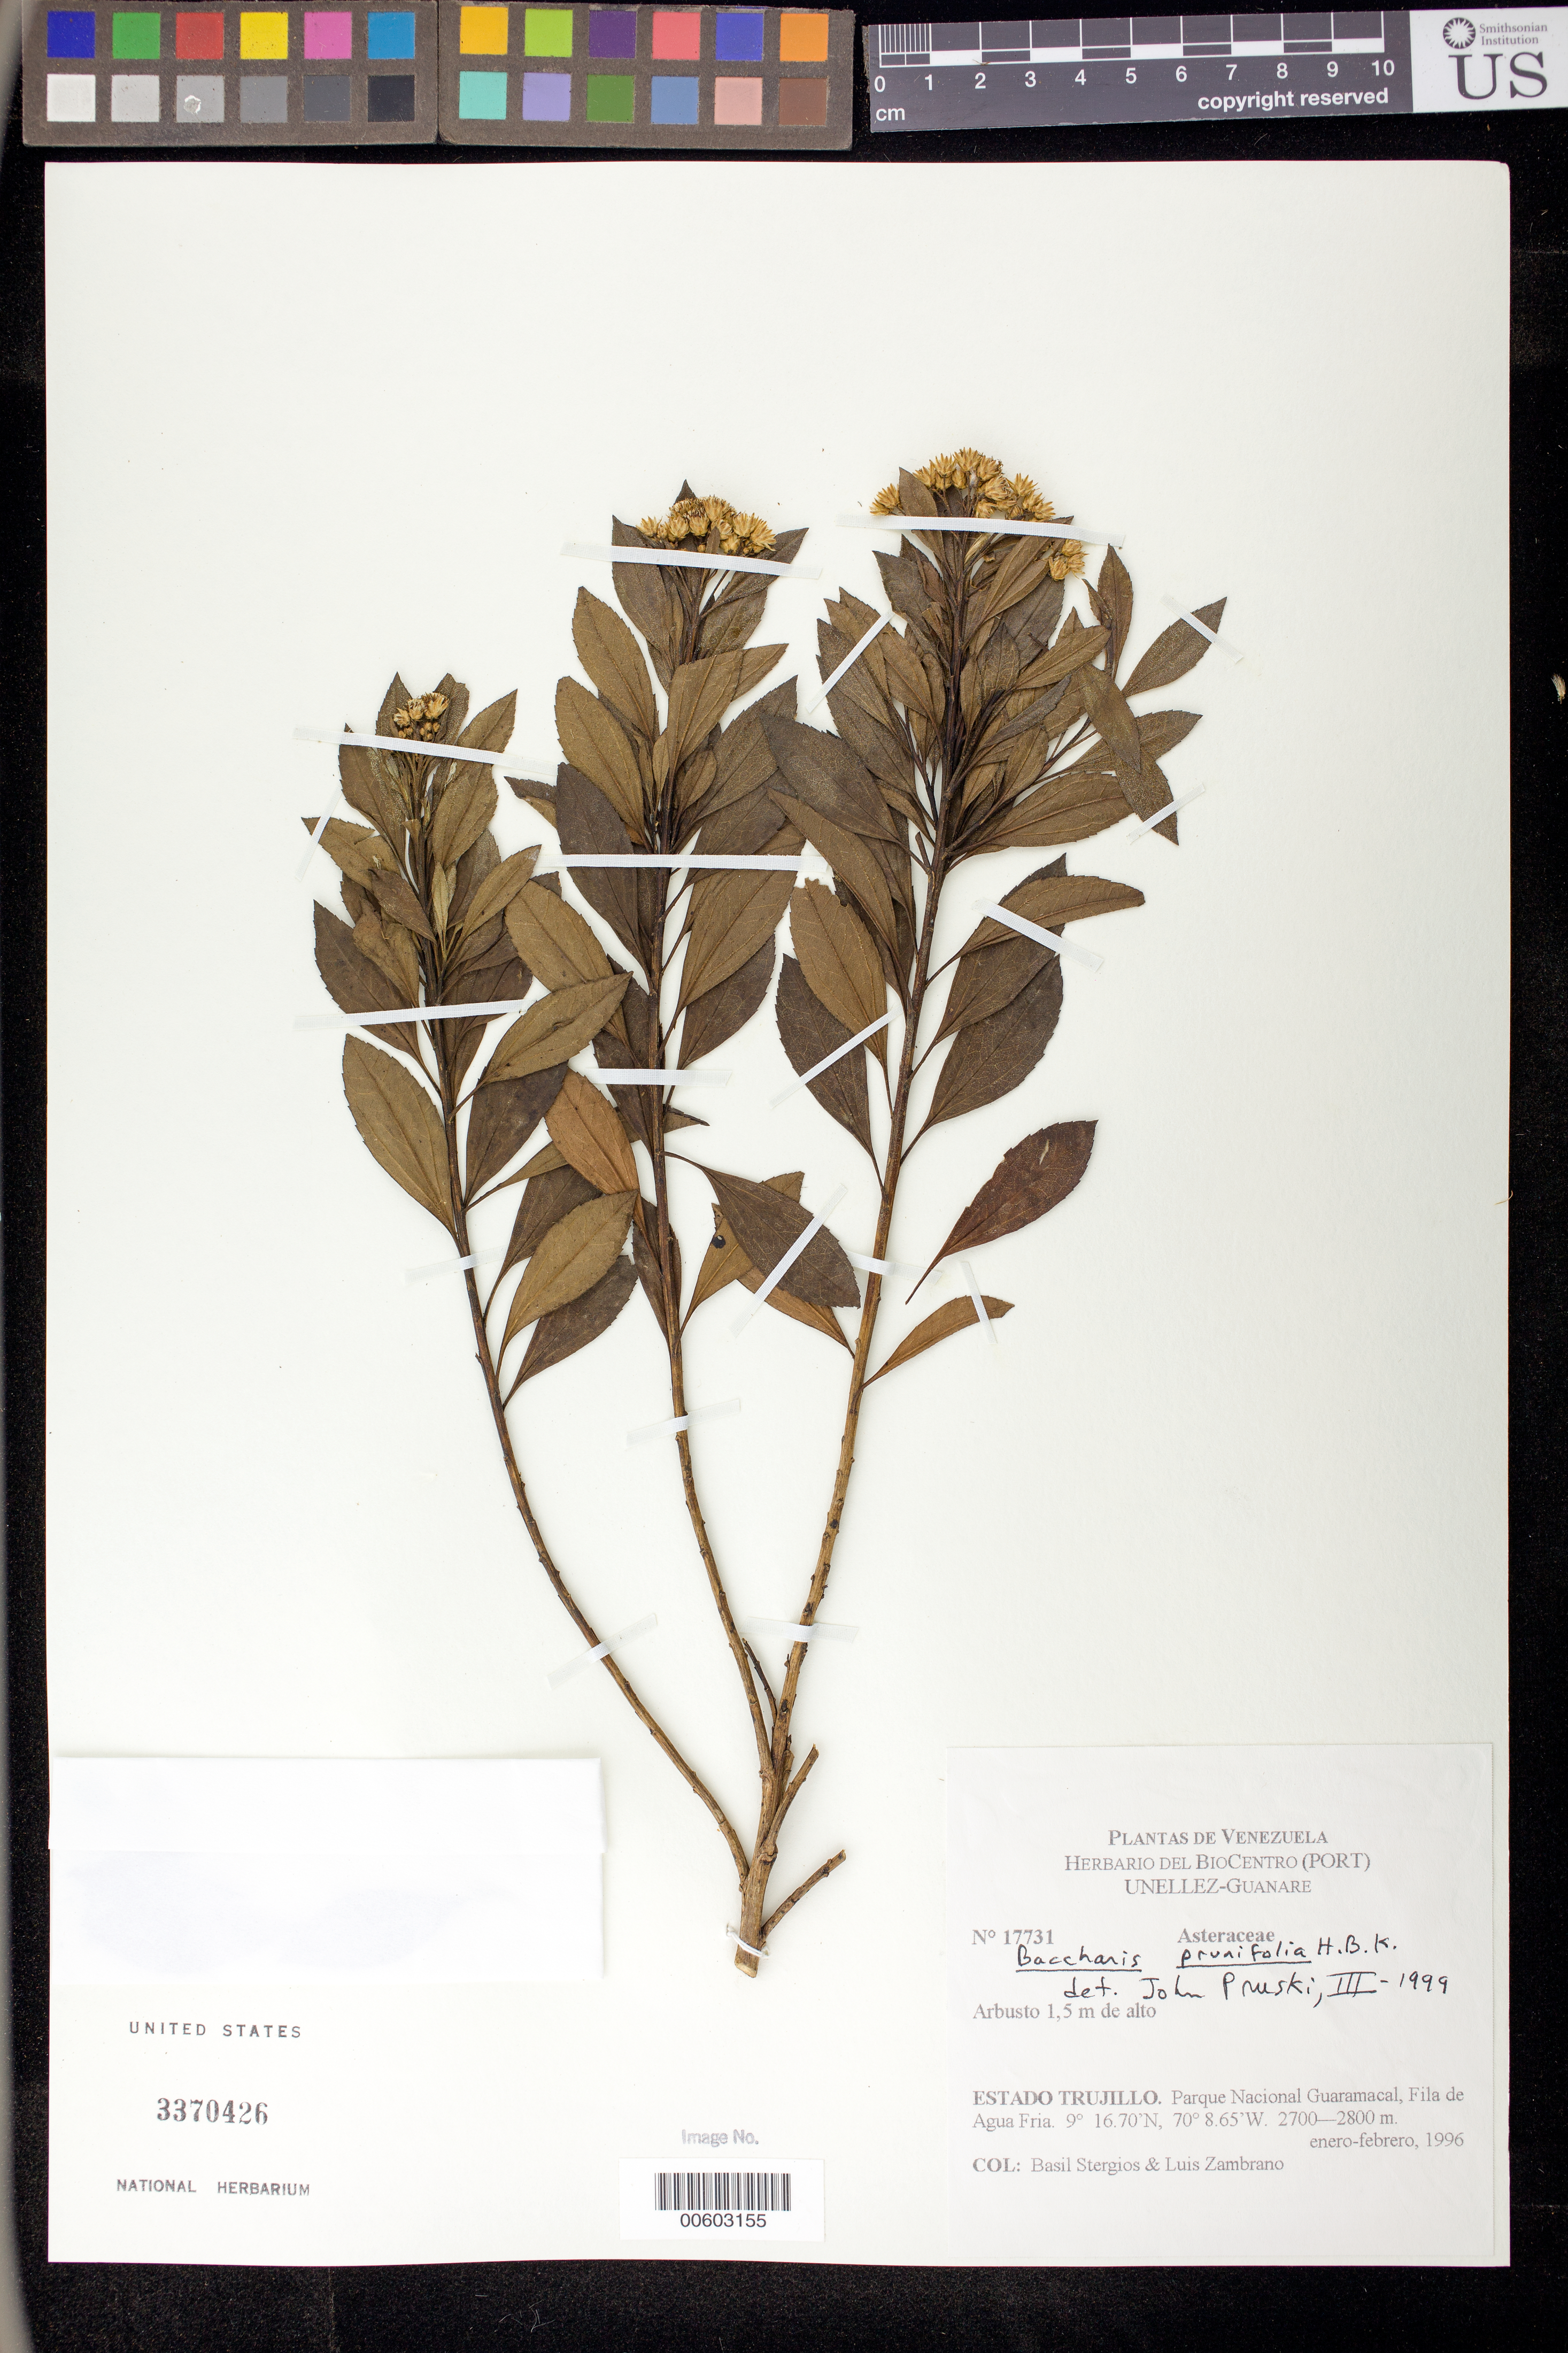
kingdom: Plantae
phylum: Tracheophyta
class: Magnoliopsida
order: Asterales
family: Asteraceae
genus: Baccharis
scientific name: Baccharis prunifolia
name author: Kunth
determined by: Pruski, J. F.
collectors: B. G. Stergios & L. Zambrano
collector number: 17731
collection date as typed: Jan 1996 to -- Feb 1996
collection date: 1996-01/1996-02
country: Venezuela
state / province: Trujillo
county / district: Boconó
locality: Parque Nacional Guaramacal, Fila de Agua Fria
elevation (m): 2700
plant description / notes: PORT, US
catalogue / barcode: US 3370426